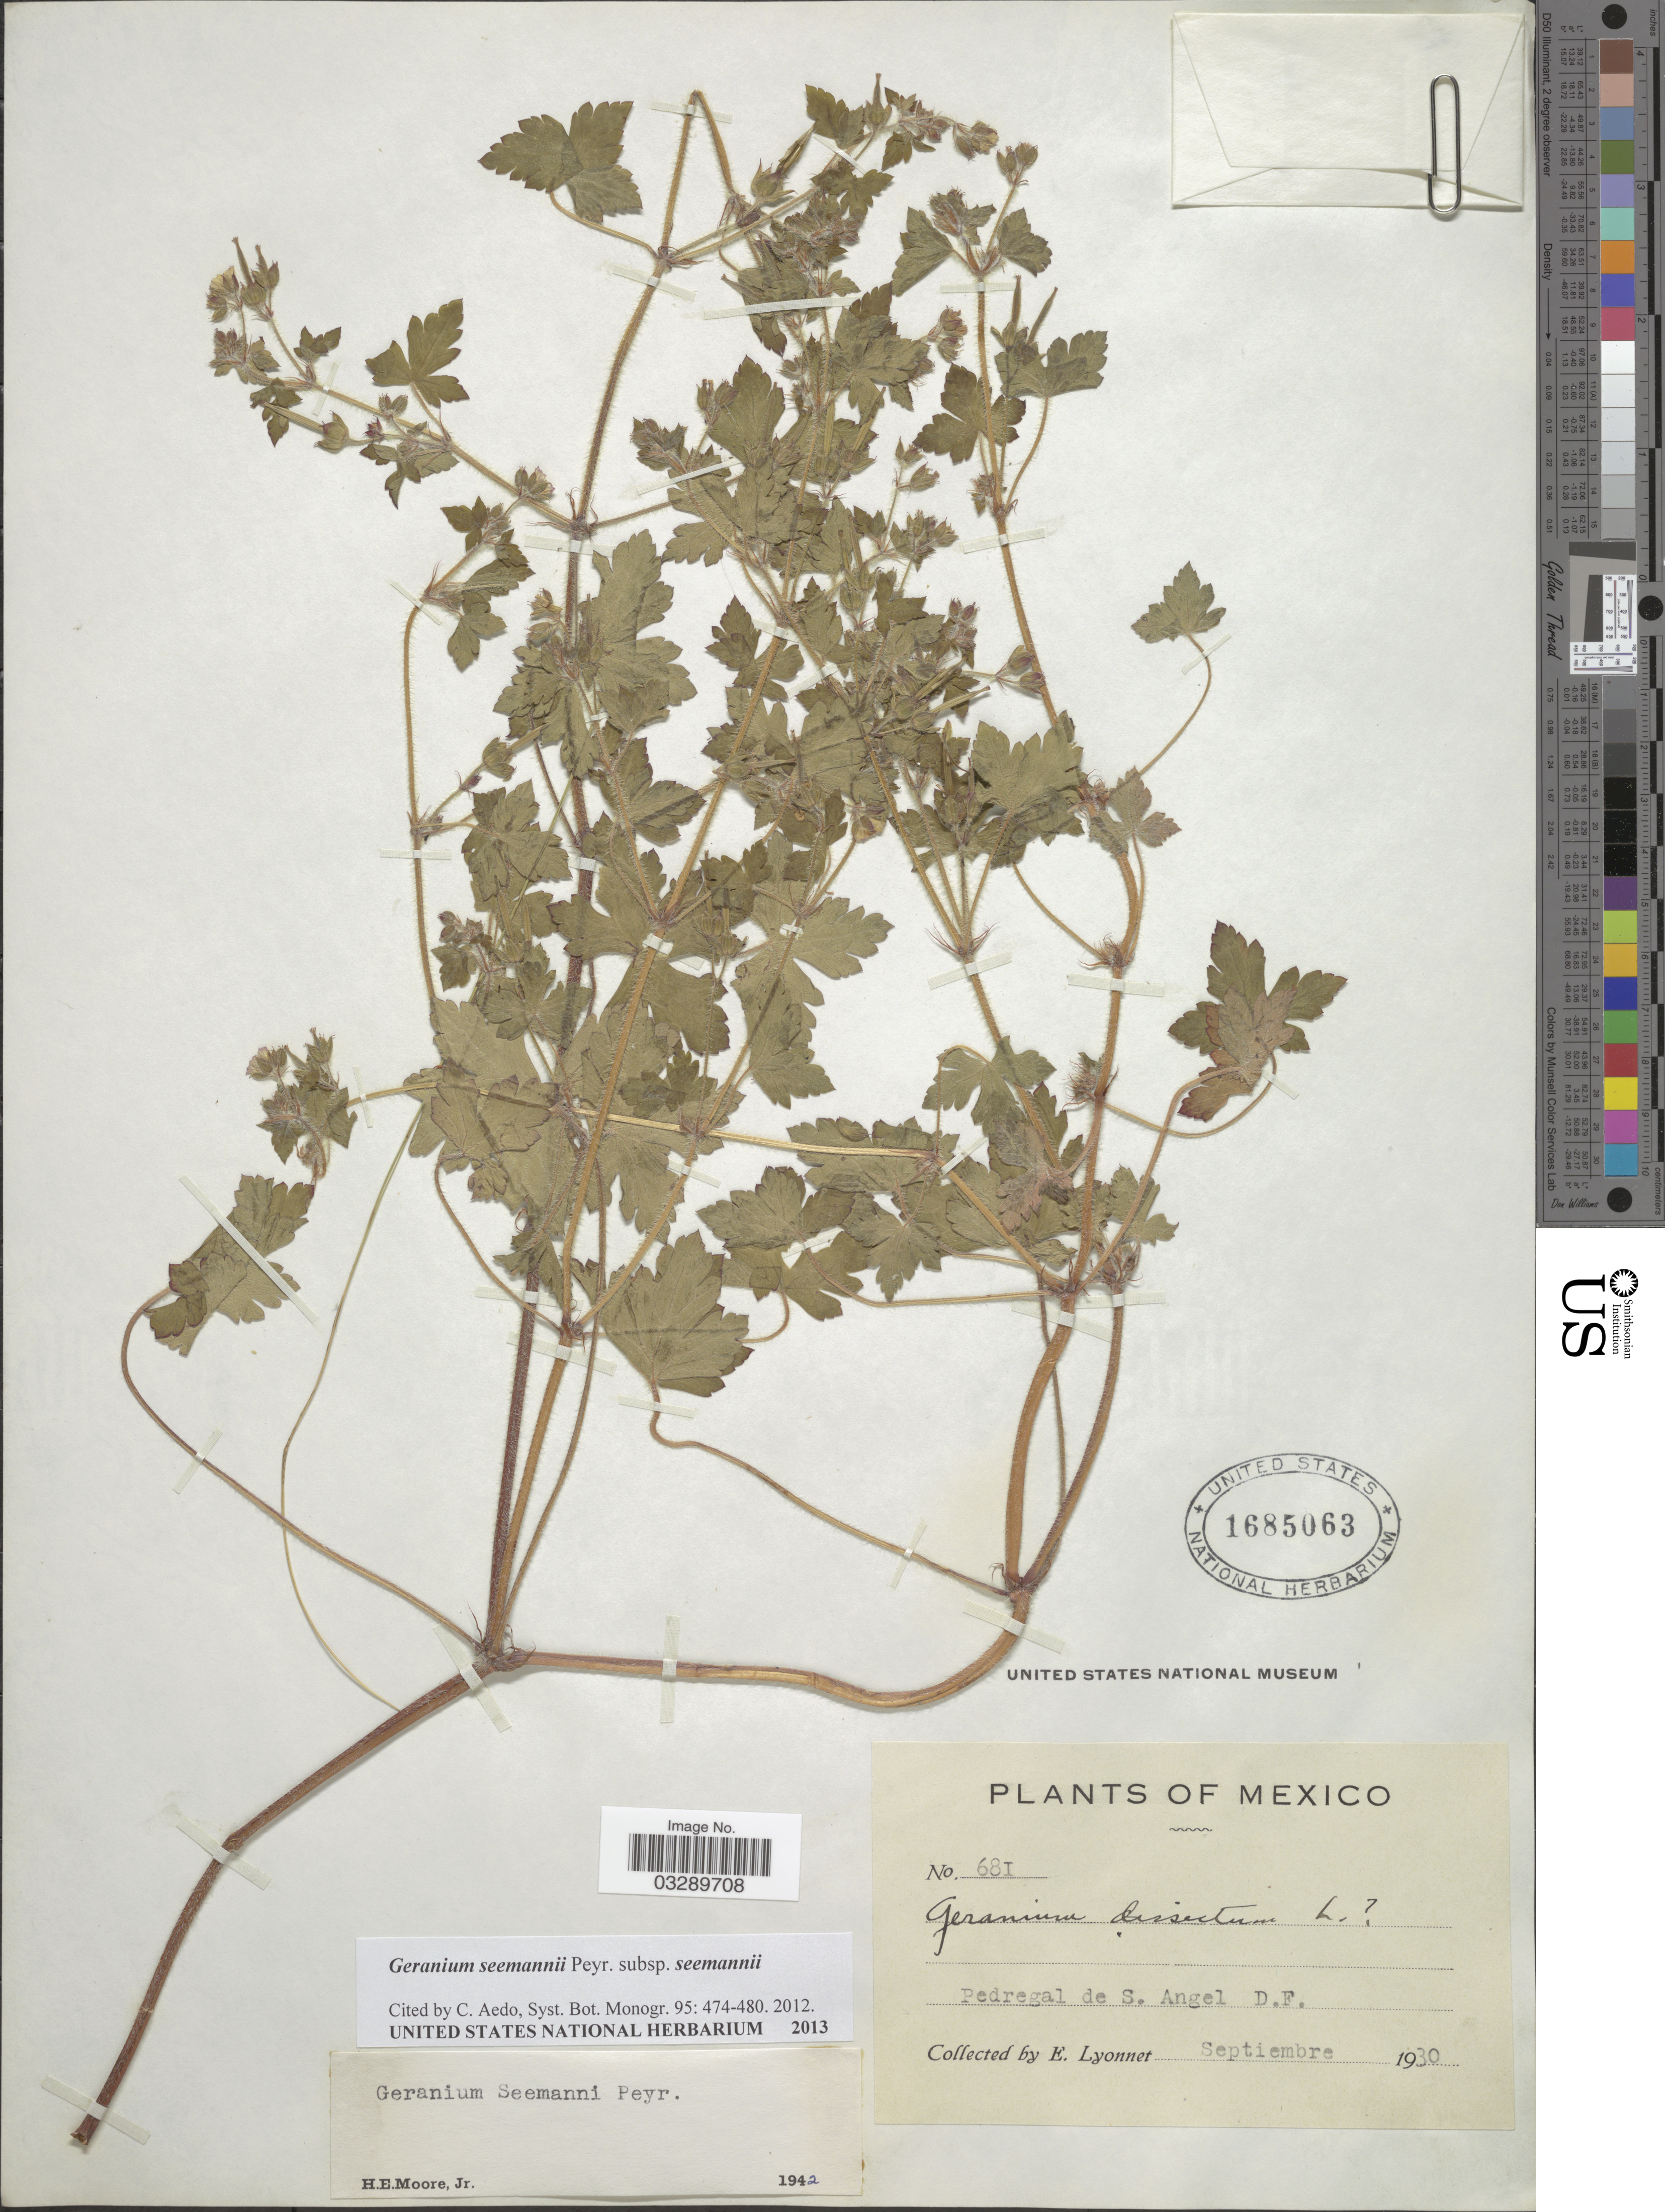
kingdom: Plantae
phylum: Tracheophyta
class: Magnoliopsida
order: Geraniales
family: Geraniaceae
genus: Geranium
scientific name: Geranium seemannii subsp. seemannii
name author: Peyr.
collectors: E. Lyonnet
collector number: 681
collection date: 1930-09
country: Mexico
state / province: Distrito Federal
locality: Pedregal de S. Angel.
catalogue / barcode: US 1685063